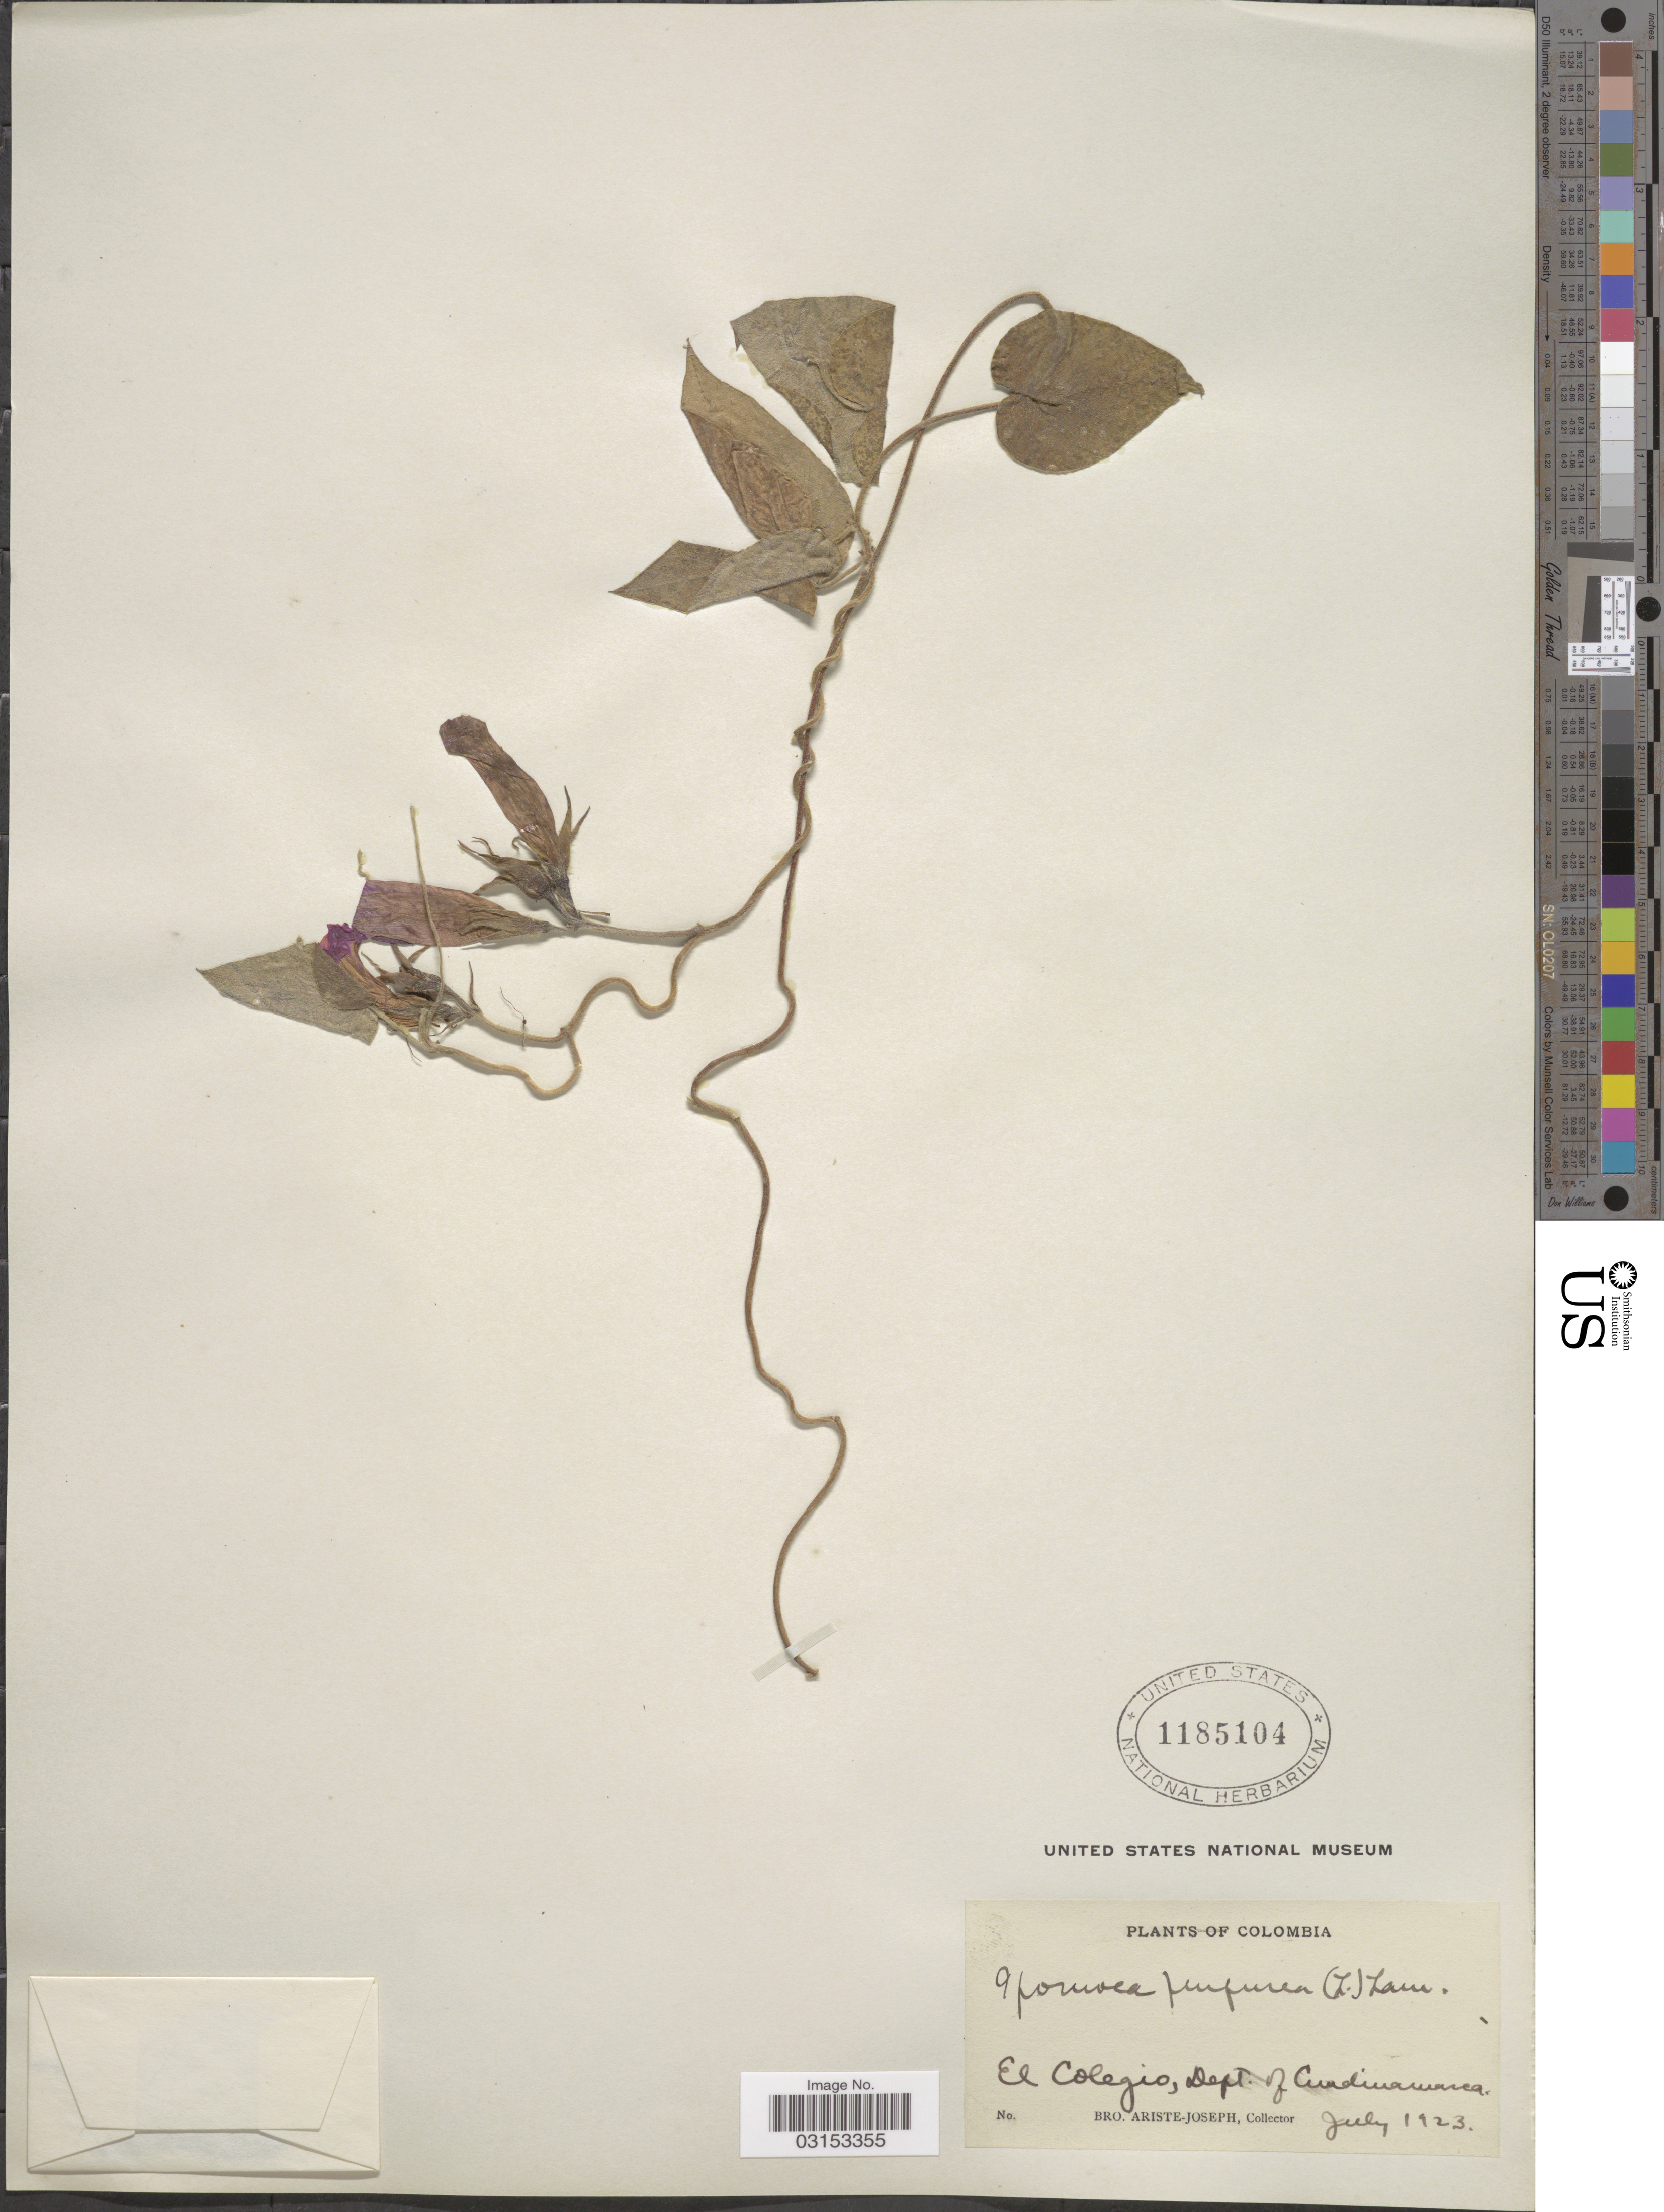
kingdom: Plantae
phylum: Tracheophyta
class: Magnoliopsida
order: Solanales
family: Convolvulaceae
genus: Ipomoea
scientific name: Ipomoea purpurea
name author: (L.) Roth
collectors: Bro. Ariste-Joseph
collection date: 1923-07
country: Colombia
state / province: Cundinamarca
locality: El Colegio, Dept. of Cundinamarca.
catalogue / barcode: US 1185104